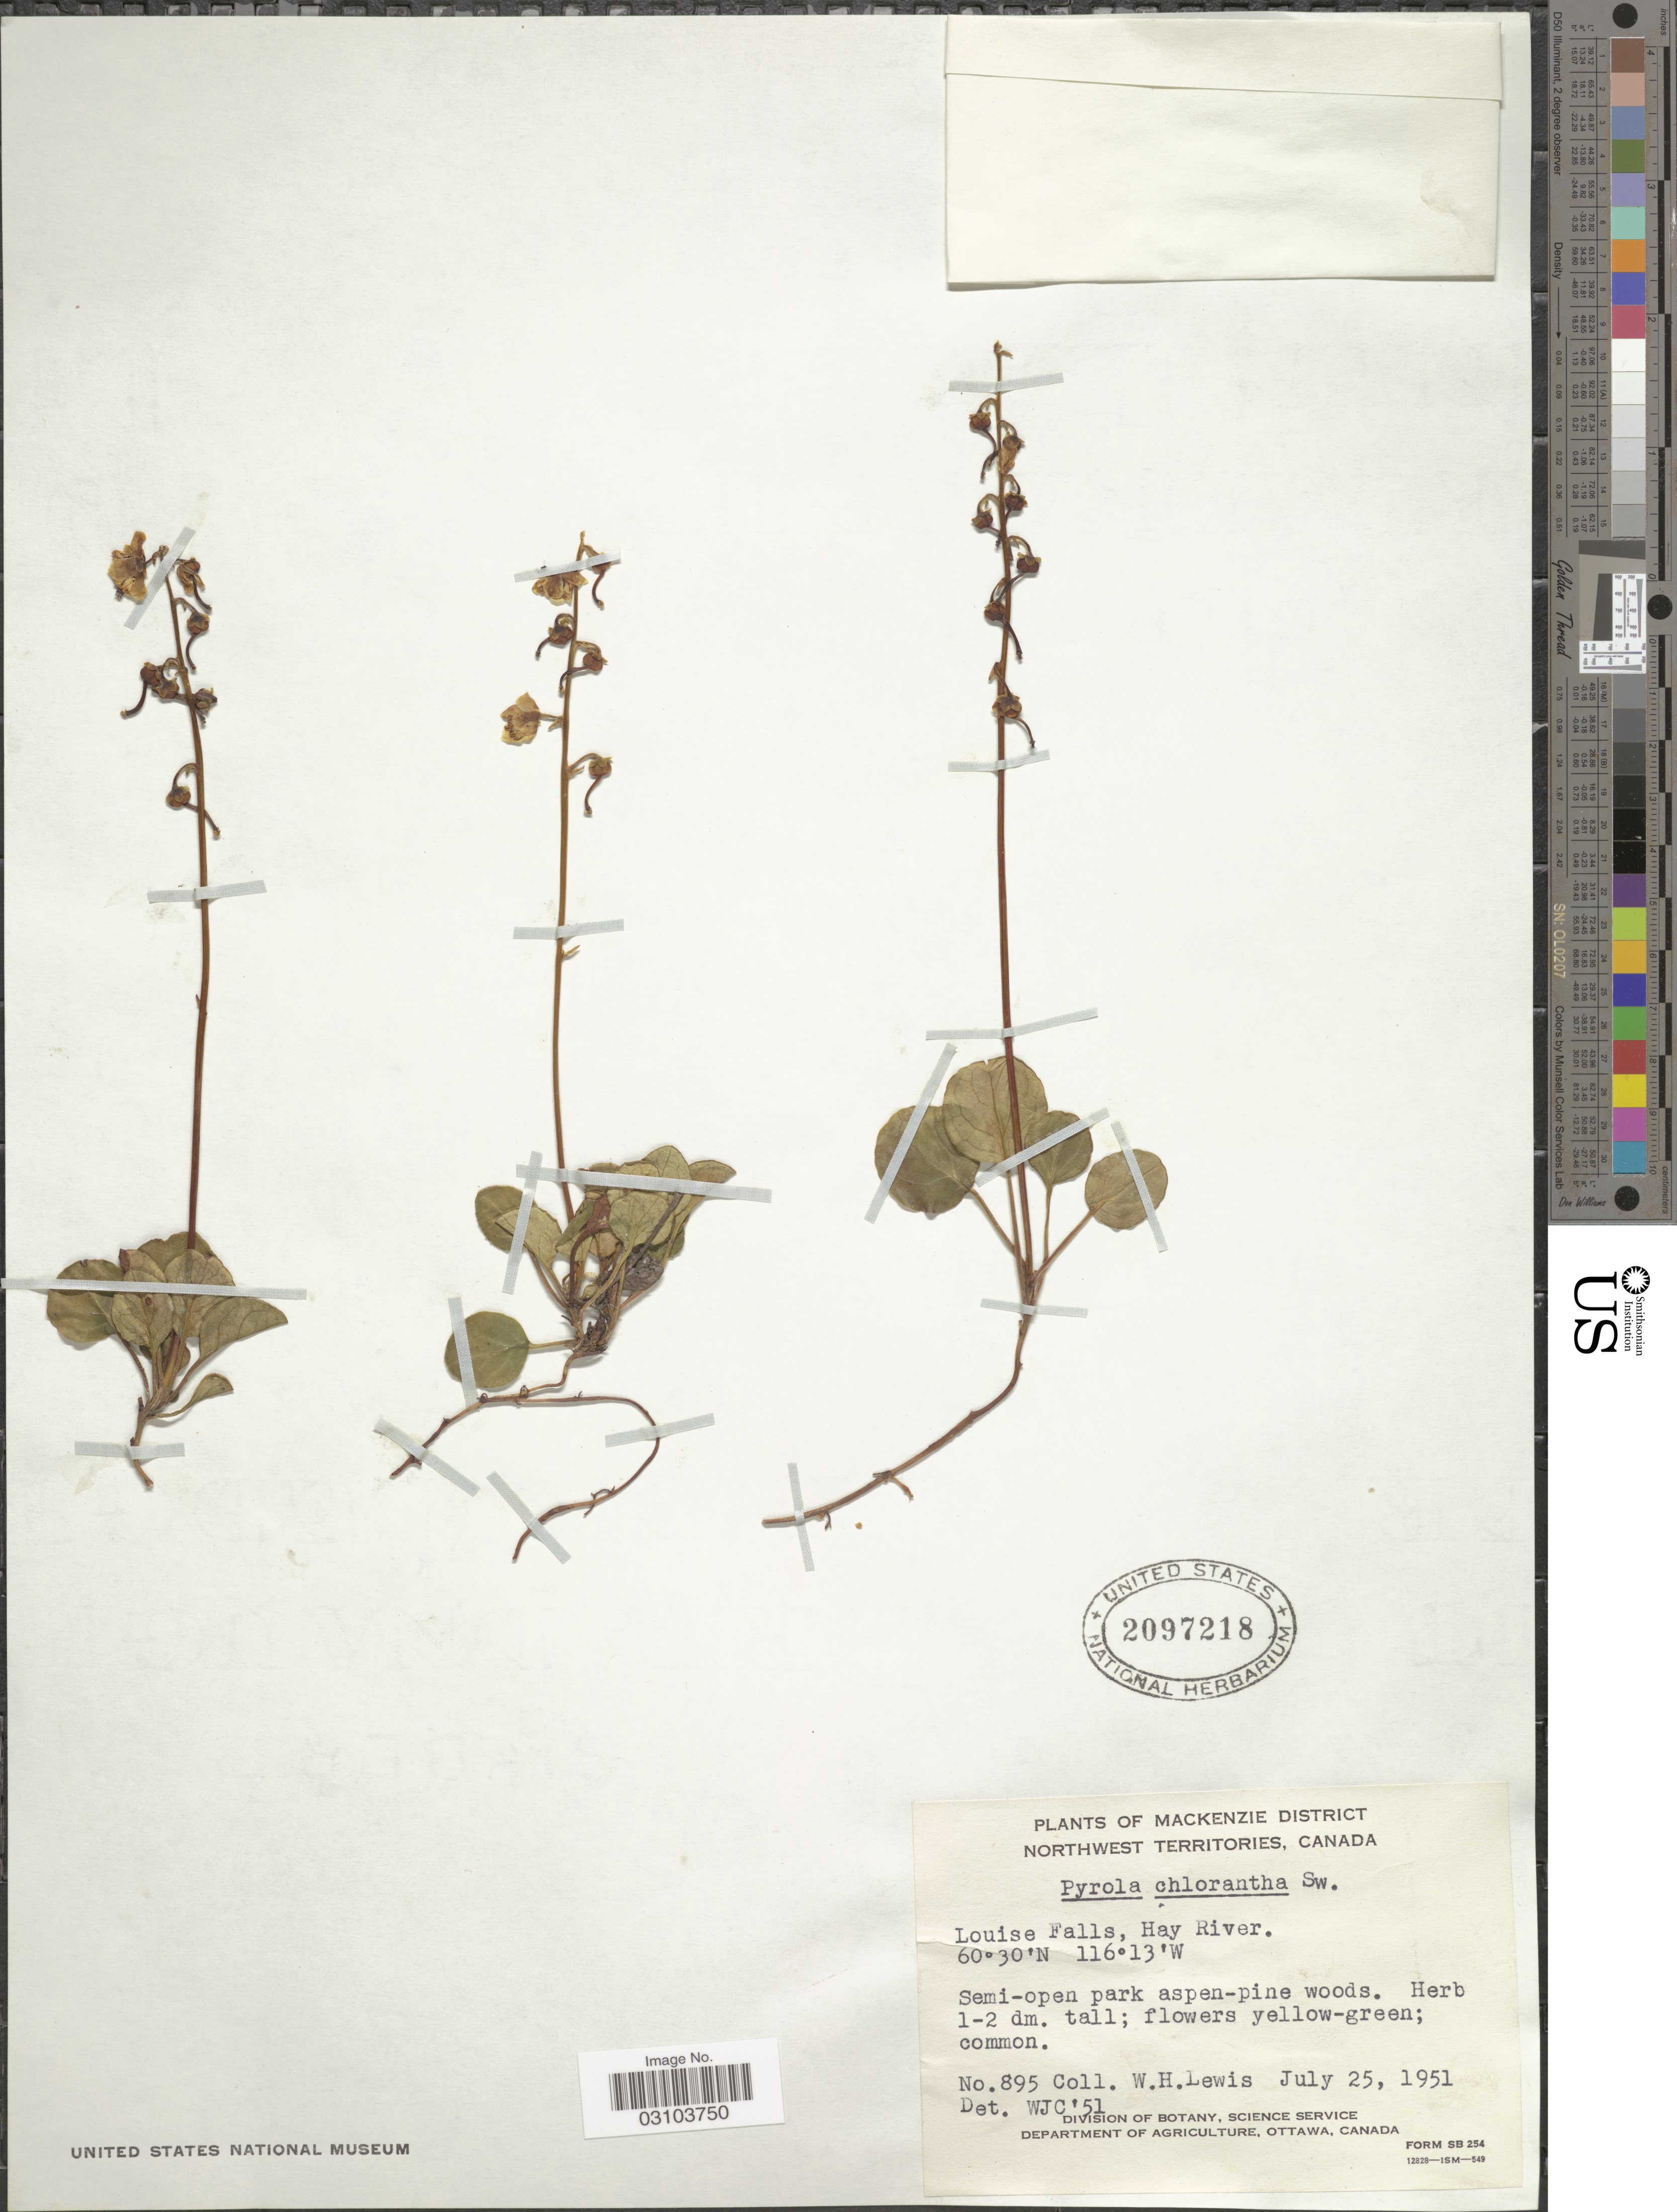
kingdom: Plantae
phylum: Tracheophyta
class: Magnoliopsida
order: Ericales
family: Ericaceae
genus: Pyrola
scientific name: Pyrola chlorantha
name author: Schweigg.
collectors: W. H. Lewis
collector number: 895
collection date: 1951-07-25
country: Canada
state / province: Northwest Territories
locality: Mackenzie District. Northwest Territories. Louise Falls, Hay River.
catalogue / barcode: US 2097218